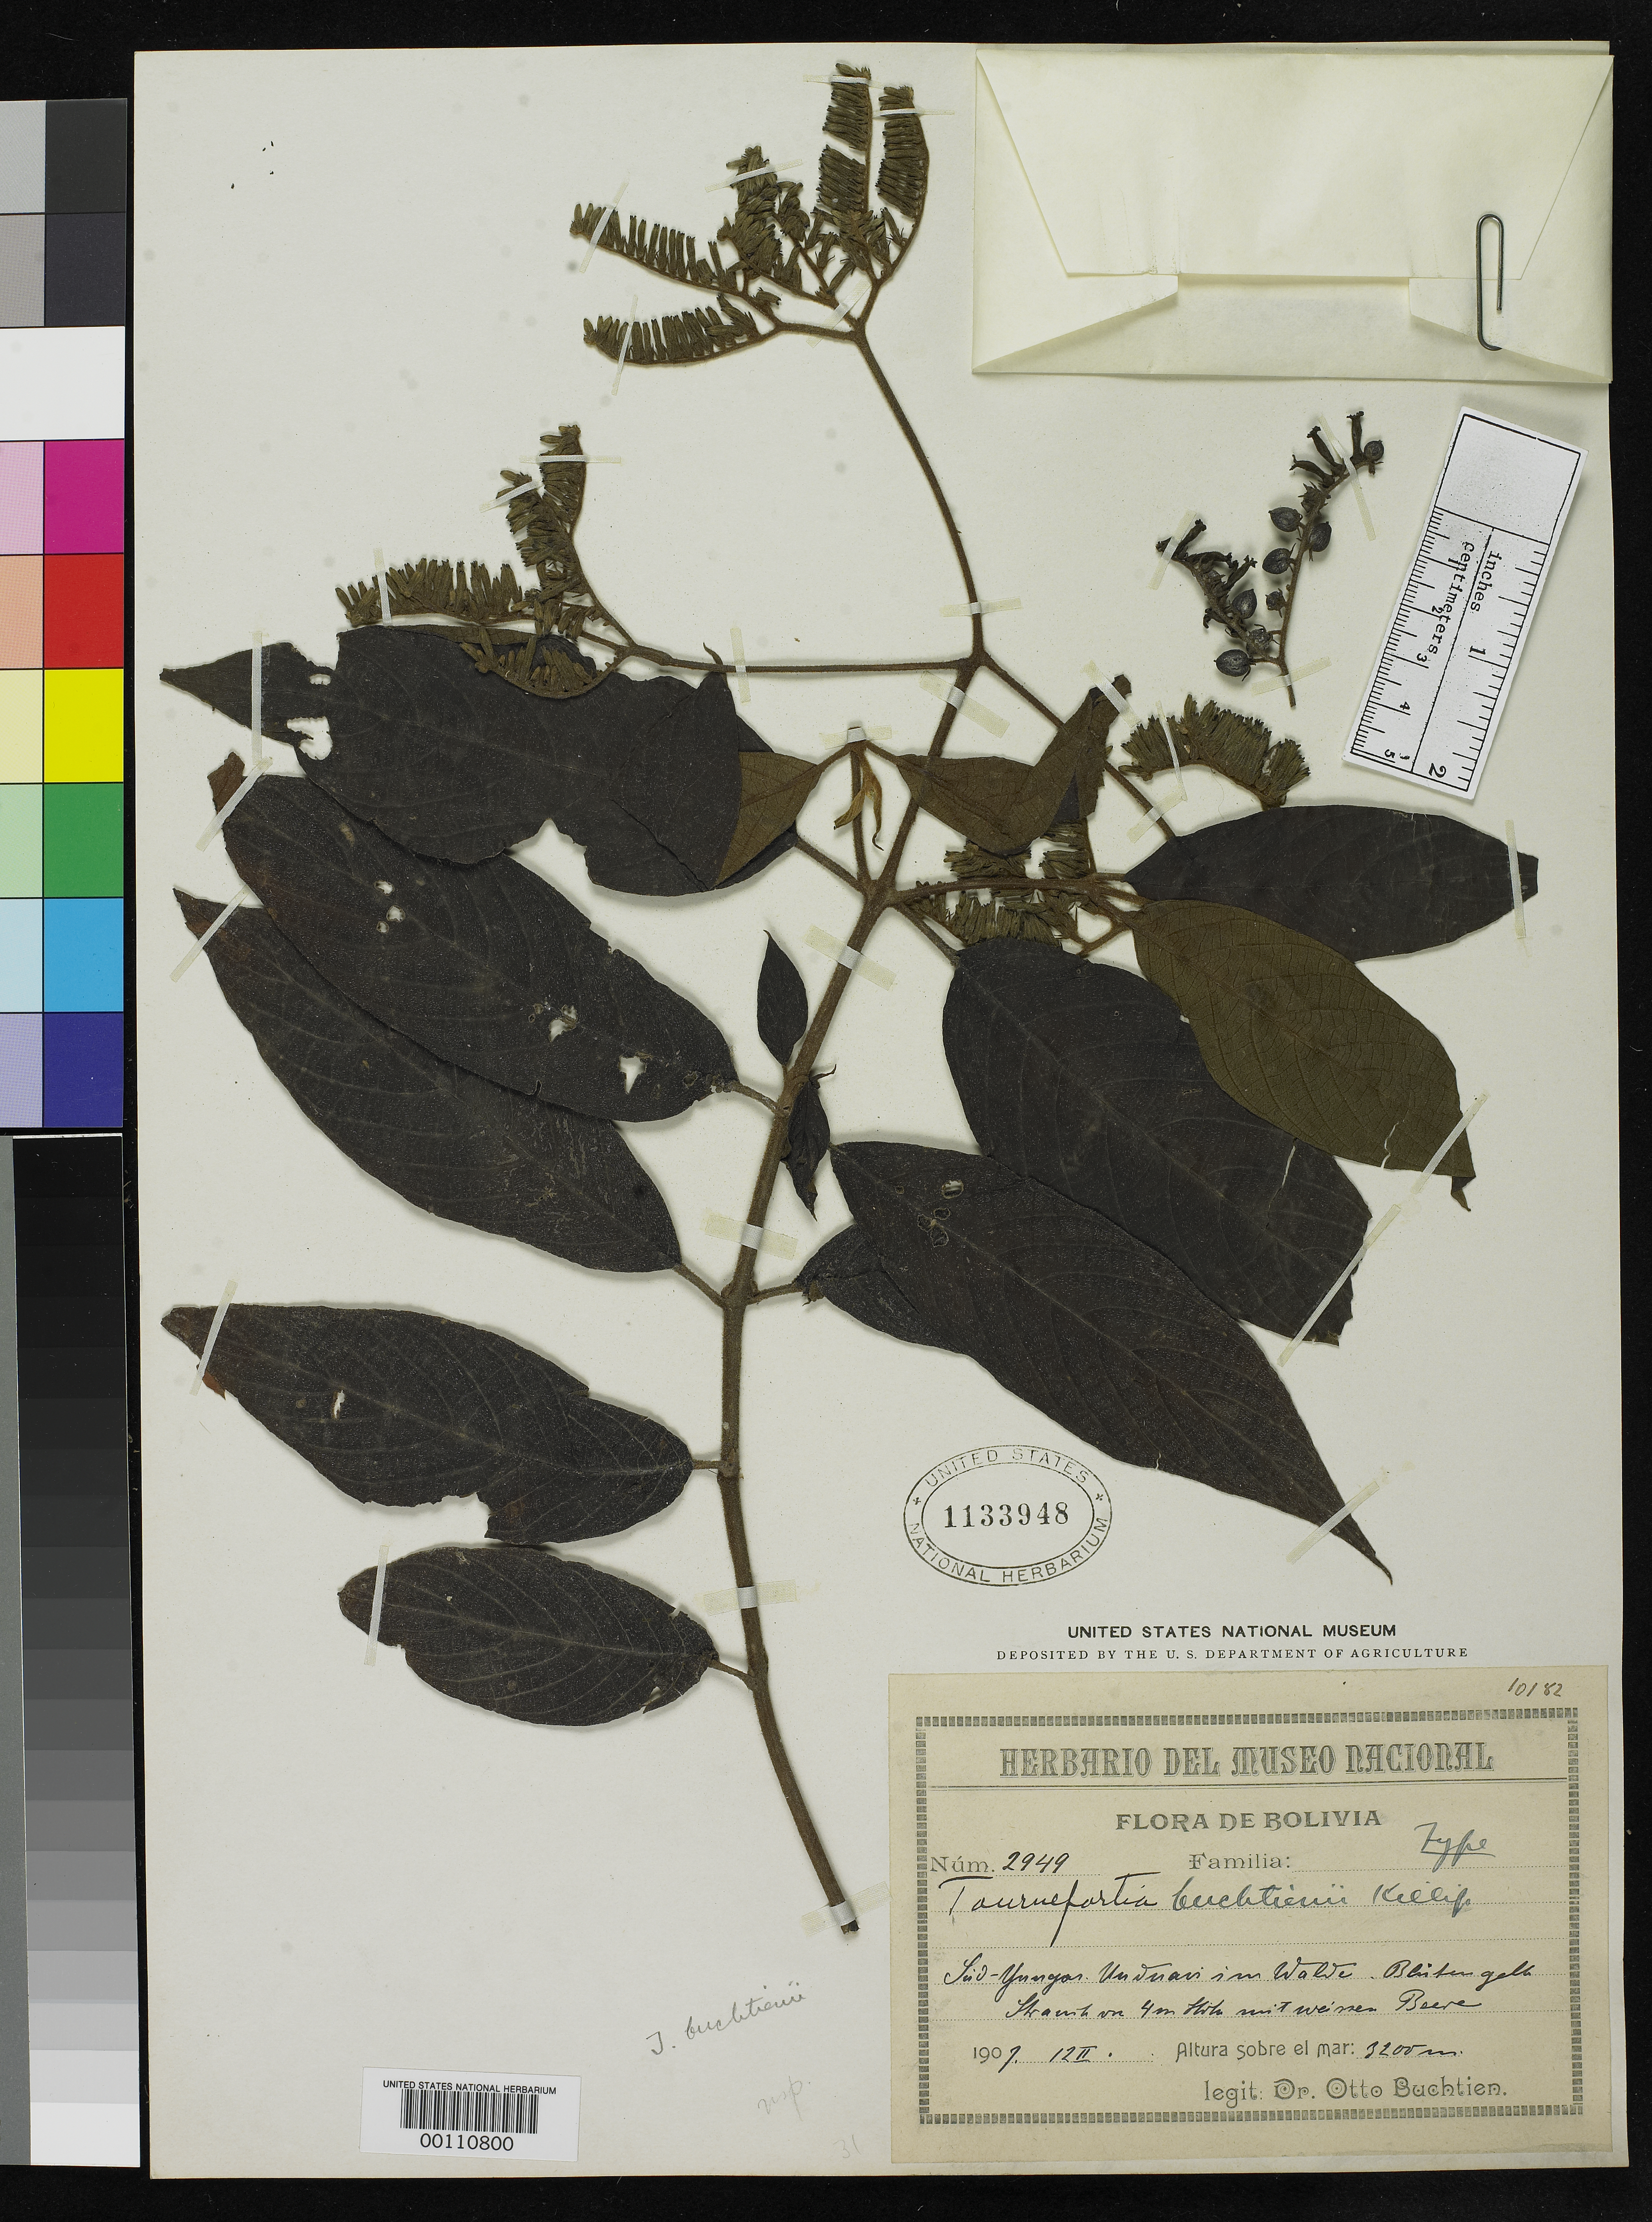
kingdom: Plantae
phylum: Tracheophyta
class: Magnoliopsida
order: Boraginales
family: Heliotropiaceae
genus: Tournefortia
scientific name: Tournefortia buchtienii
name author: Killip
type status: Holotype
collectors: O. Buchtien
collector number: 2949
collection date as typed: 12 Feb 1907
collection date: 1907-02-12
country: Bolivia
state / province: La Paz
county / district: Sud Yungas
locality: Unduavi.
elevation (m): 3200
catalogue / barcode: US 1133948